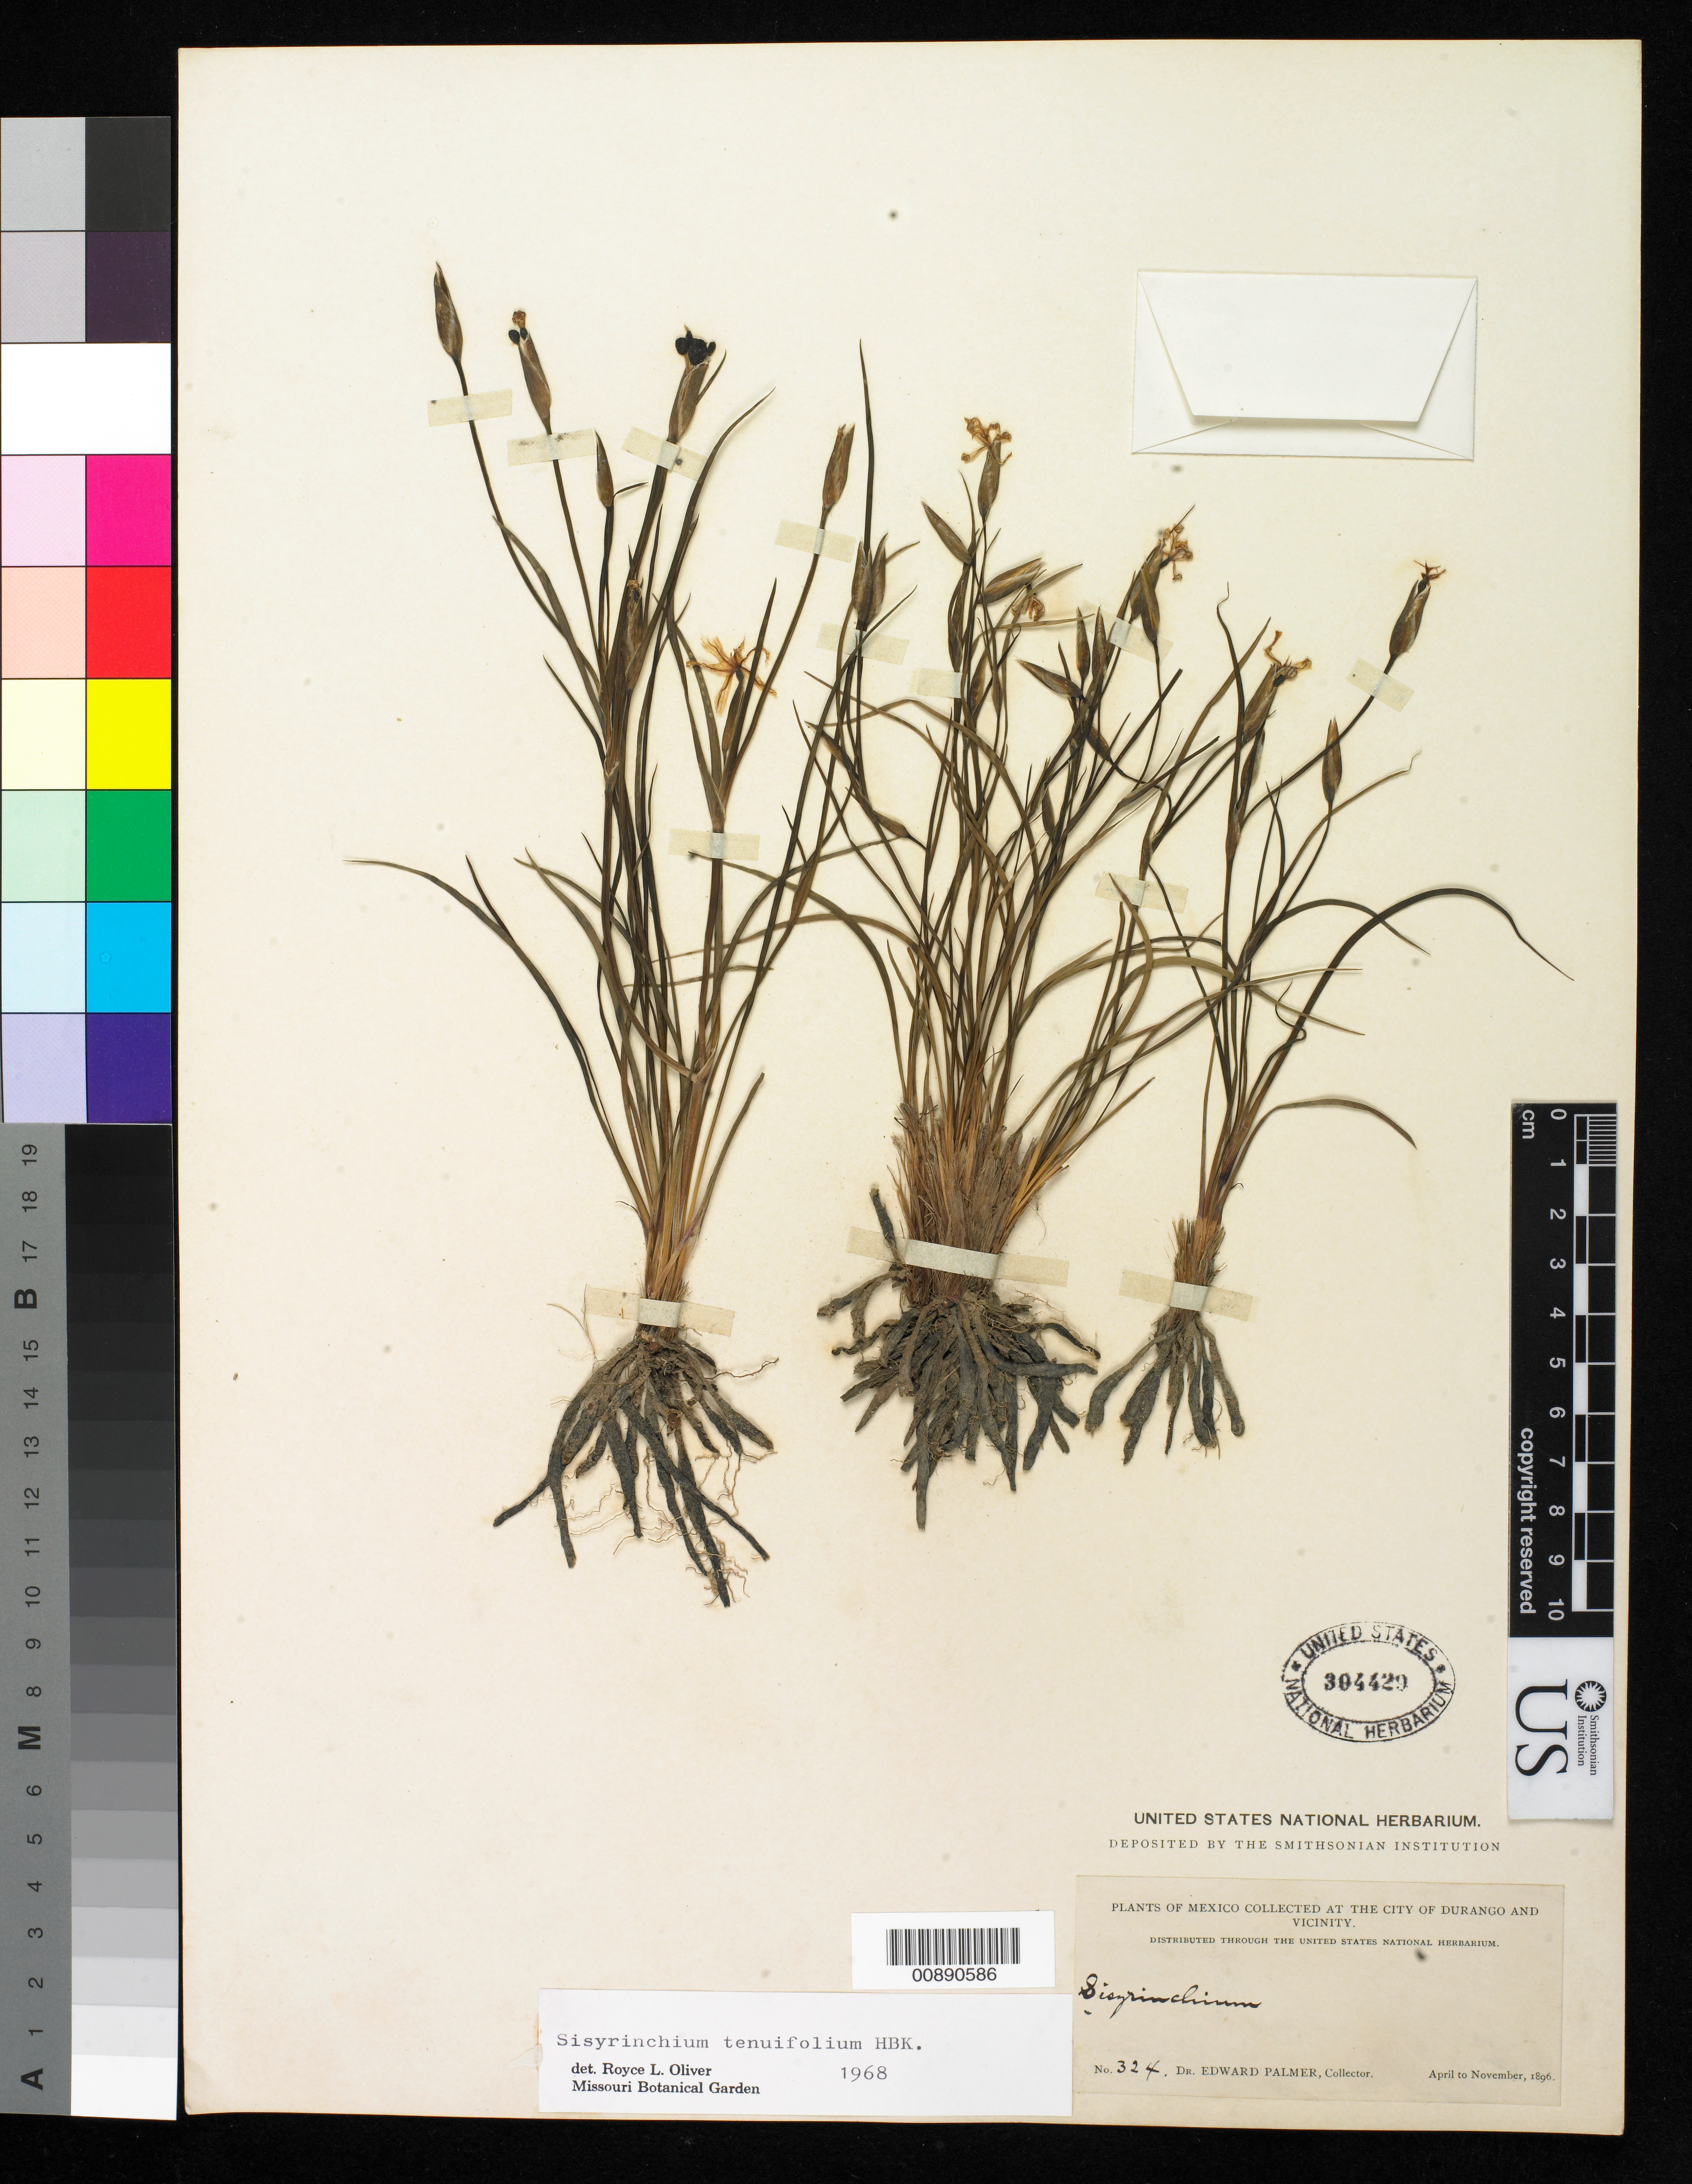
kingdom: Plantae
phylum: Tracheophyta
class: Liliopsida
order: Asparagales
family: Iridaceae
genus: Sisyrinchium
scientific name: Sisyrinchium tenuifolium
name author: Humb. & Bonpl. ex Willd.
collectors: E. Palmer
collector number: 324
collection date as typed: Apr 1896 to -- Nov 1896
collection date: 1896-04/1896-11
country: Mexico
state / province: Durango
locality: City of Durango and vicinity.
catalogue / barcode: US 304429